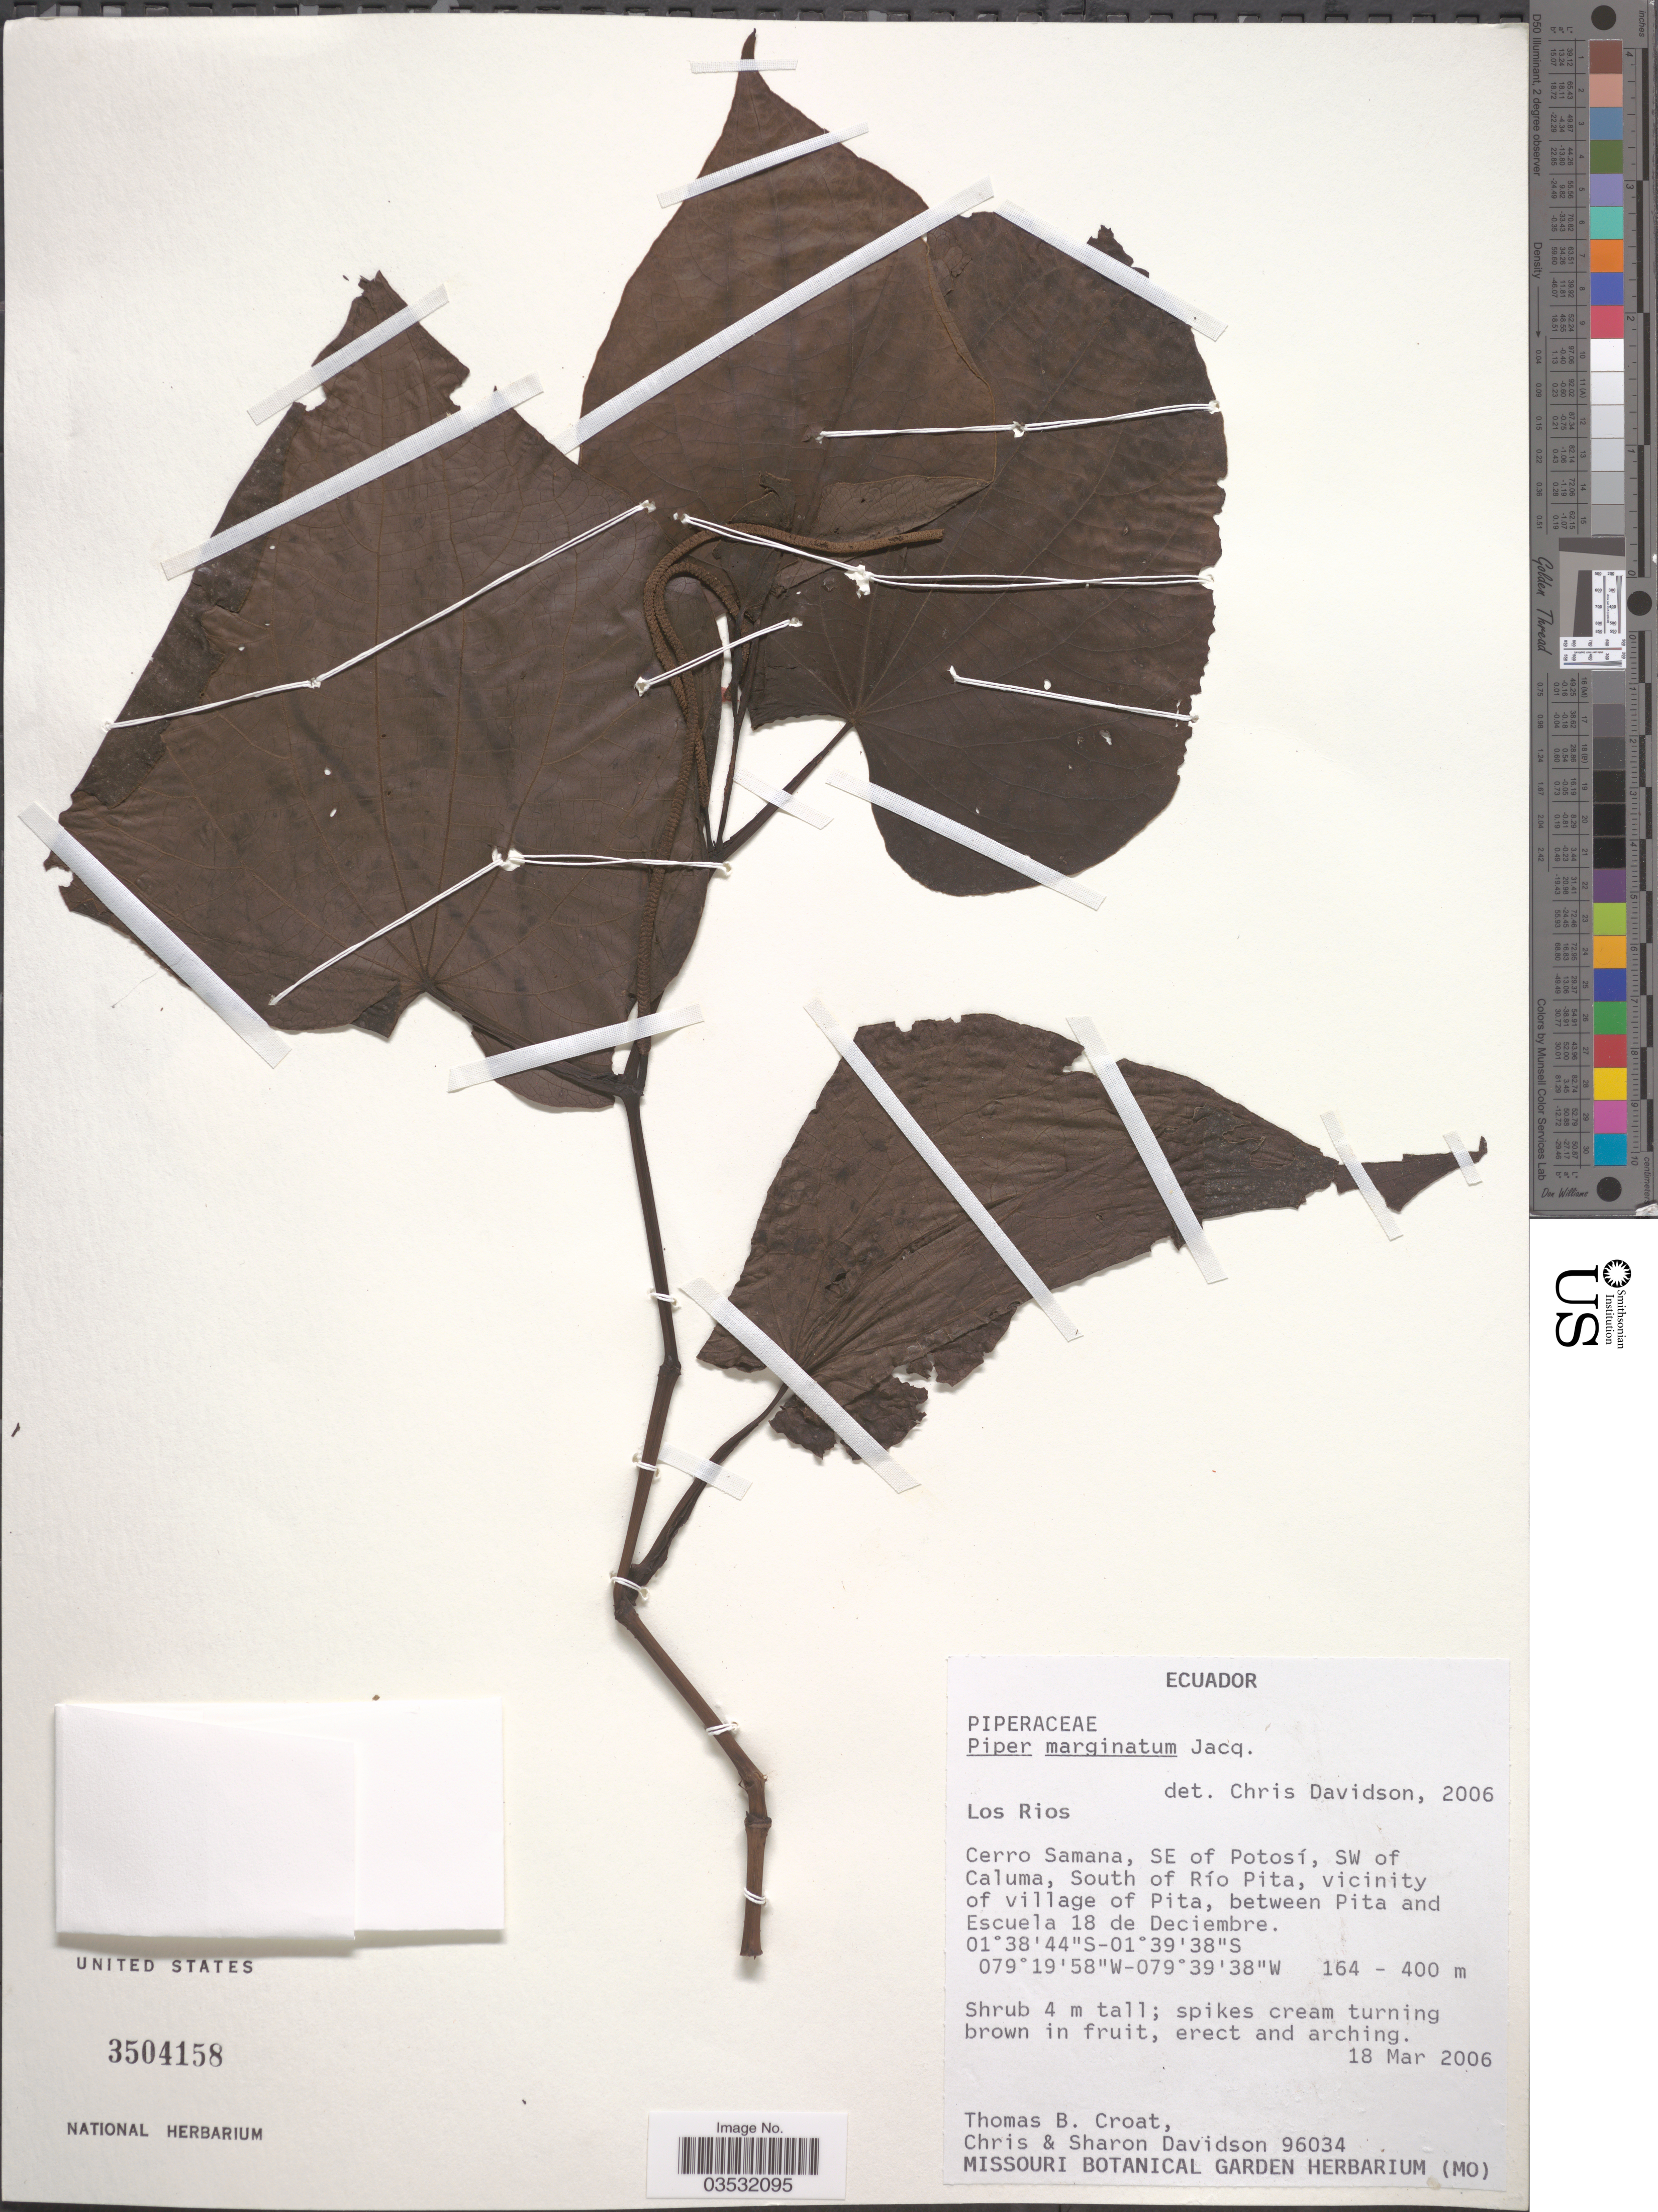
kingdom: Plantae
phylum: Tracheophyta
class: Magnoliopsida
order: Piperales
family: Piperaceae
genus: Piper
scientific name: Piper marginatum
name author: Jacq.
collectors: T. B. Croat, C. Davidson & S. Davidson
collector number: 96034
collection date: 2006-03-18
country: Ecuador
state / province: Los Ríos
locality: Cerro Samana, SE of Potosí, SW of Caluma, South of Río Pita, vicinity of village of Pita, between Pita and Escuela 18 de Deciembre.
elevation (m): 164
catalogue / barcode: US 3504158